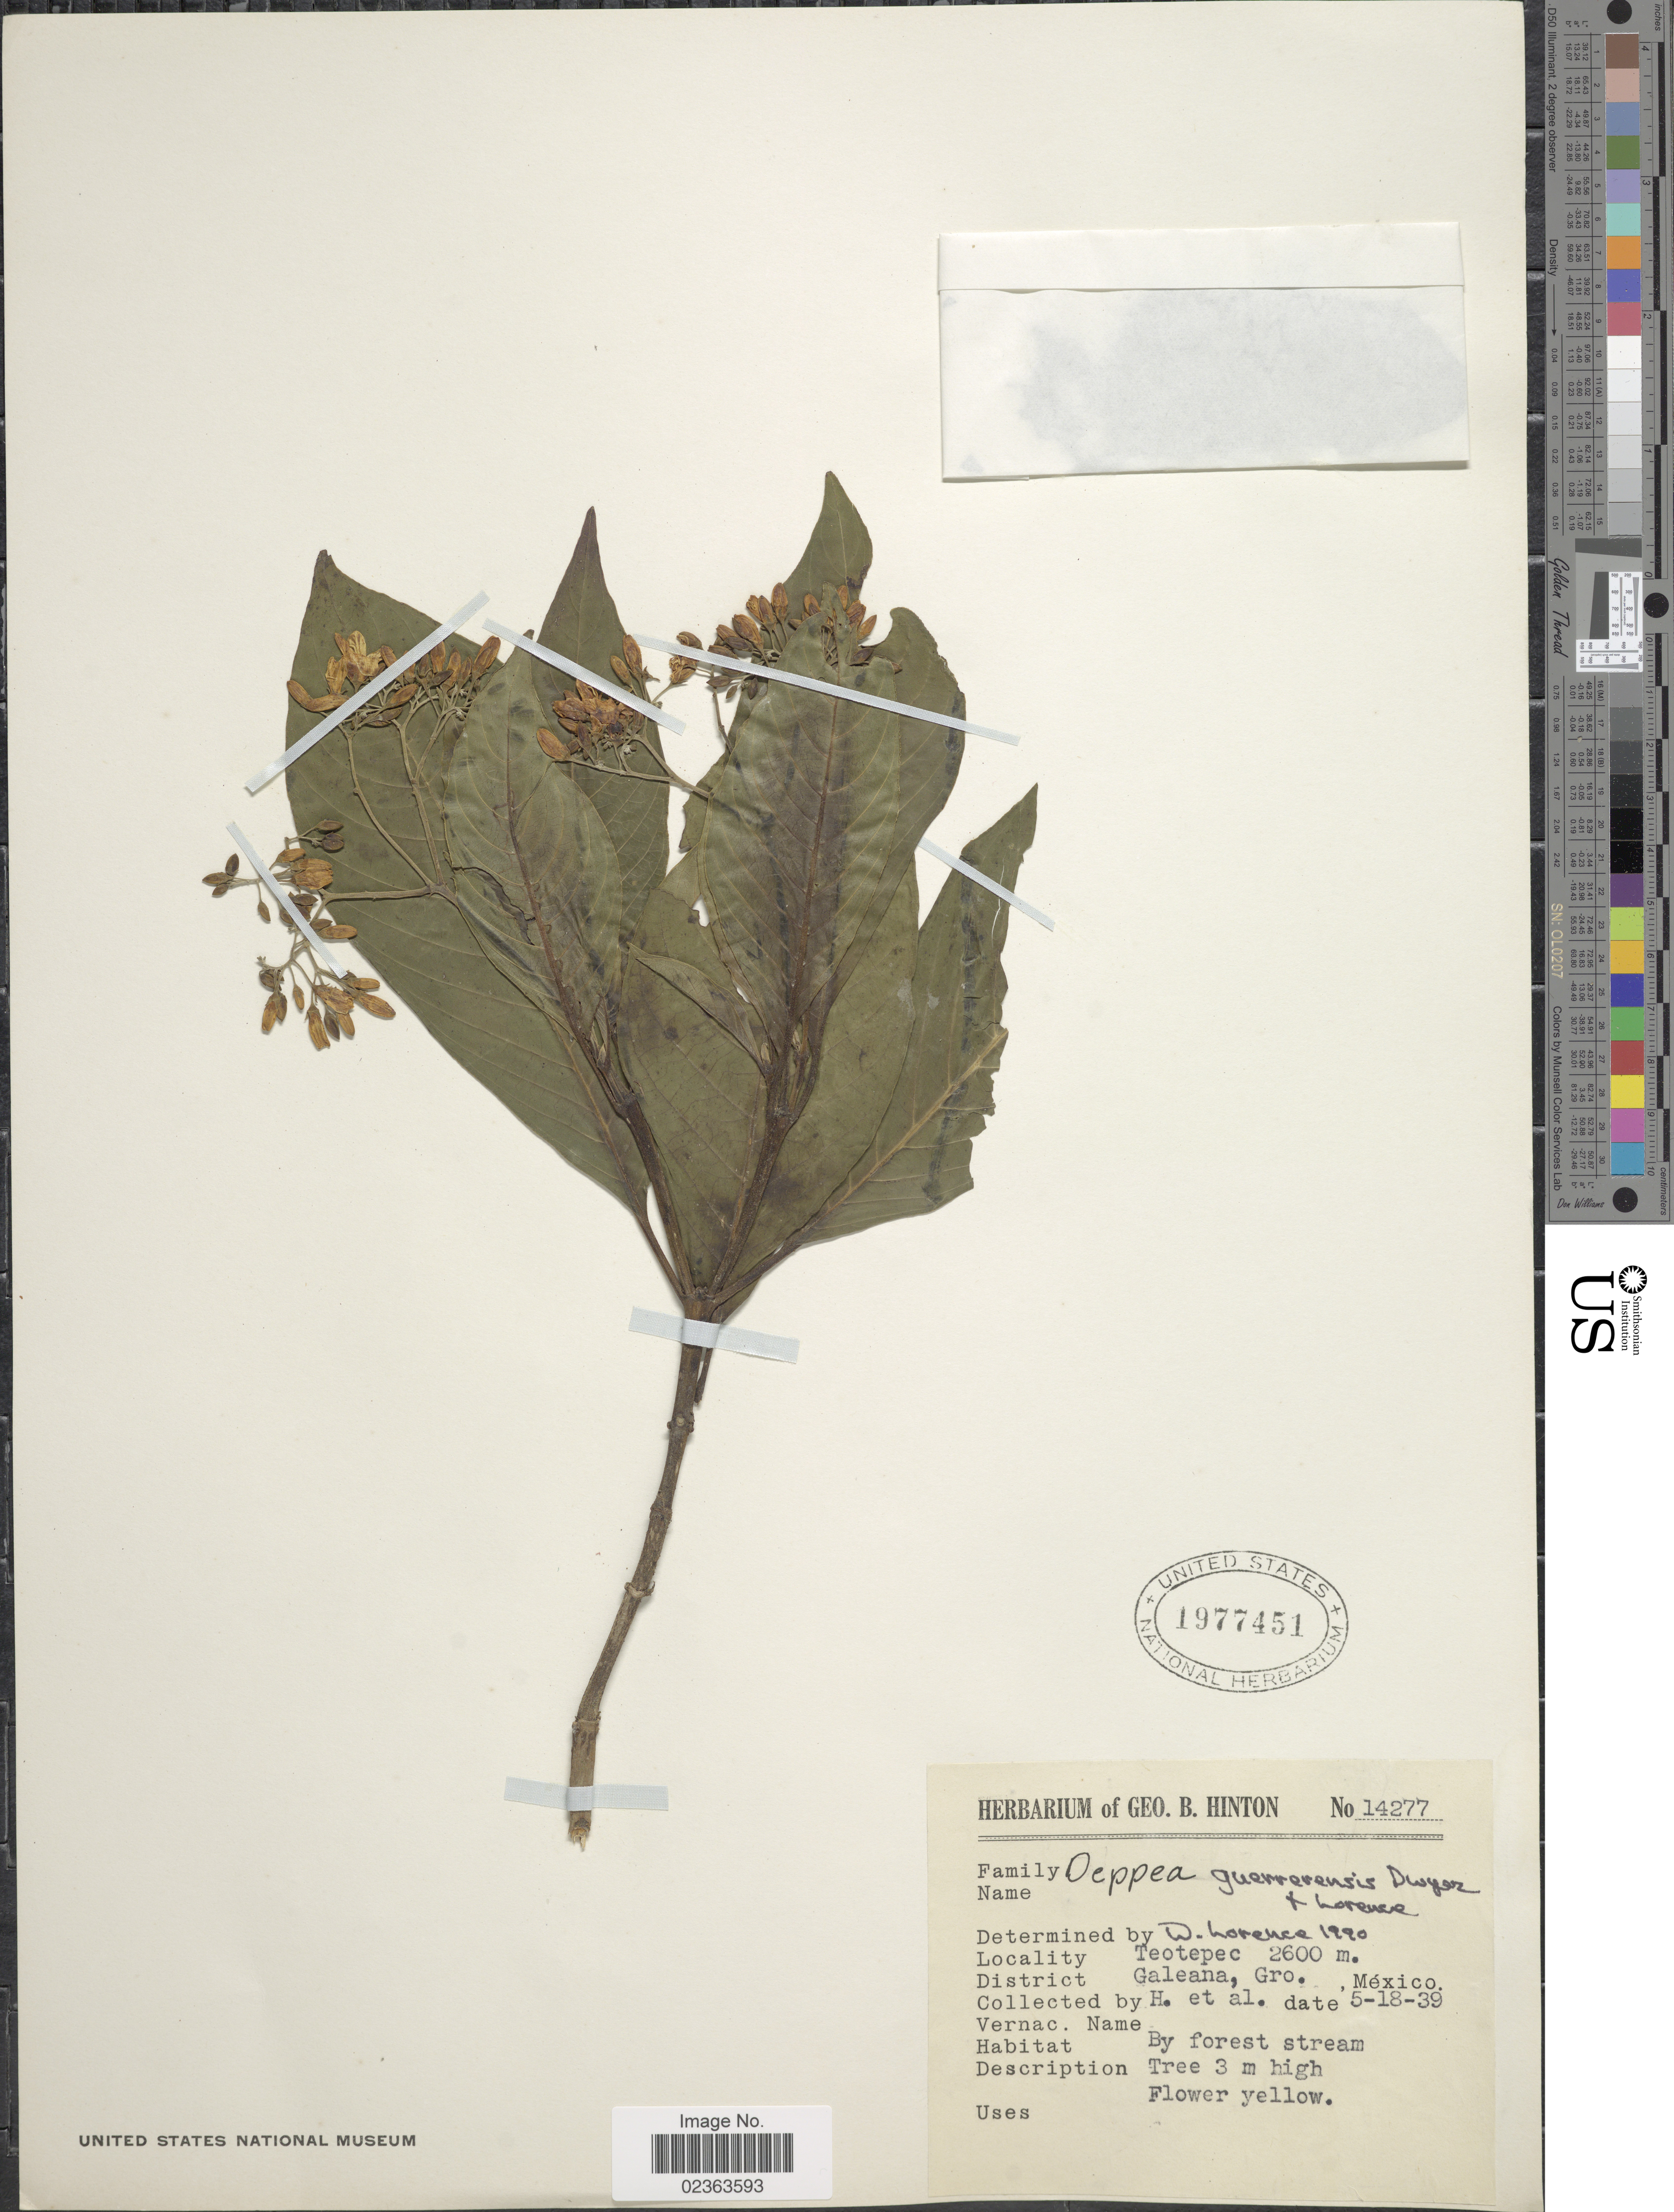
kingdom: Plantae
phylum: Tracheophyta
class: Magnoliopsida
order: Gentianales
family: Rubiaceae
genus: Deppea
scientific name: Deppea guerrerensis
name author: Dwyer & Lorence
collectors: G. B. Hinton & et al.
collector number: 14277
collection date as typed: Transcribed d/m/y: 18/5/39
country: Mexico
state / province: Guerrero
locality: Teotepec, District Galeana, By forest stream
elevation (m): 2600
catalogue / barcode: US 1977451